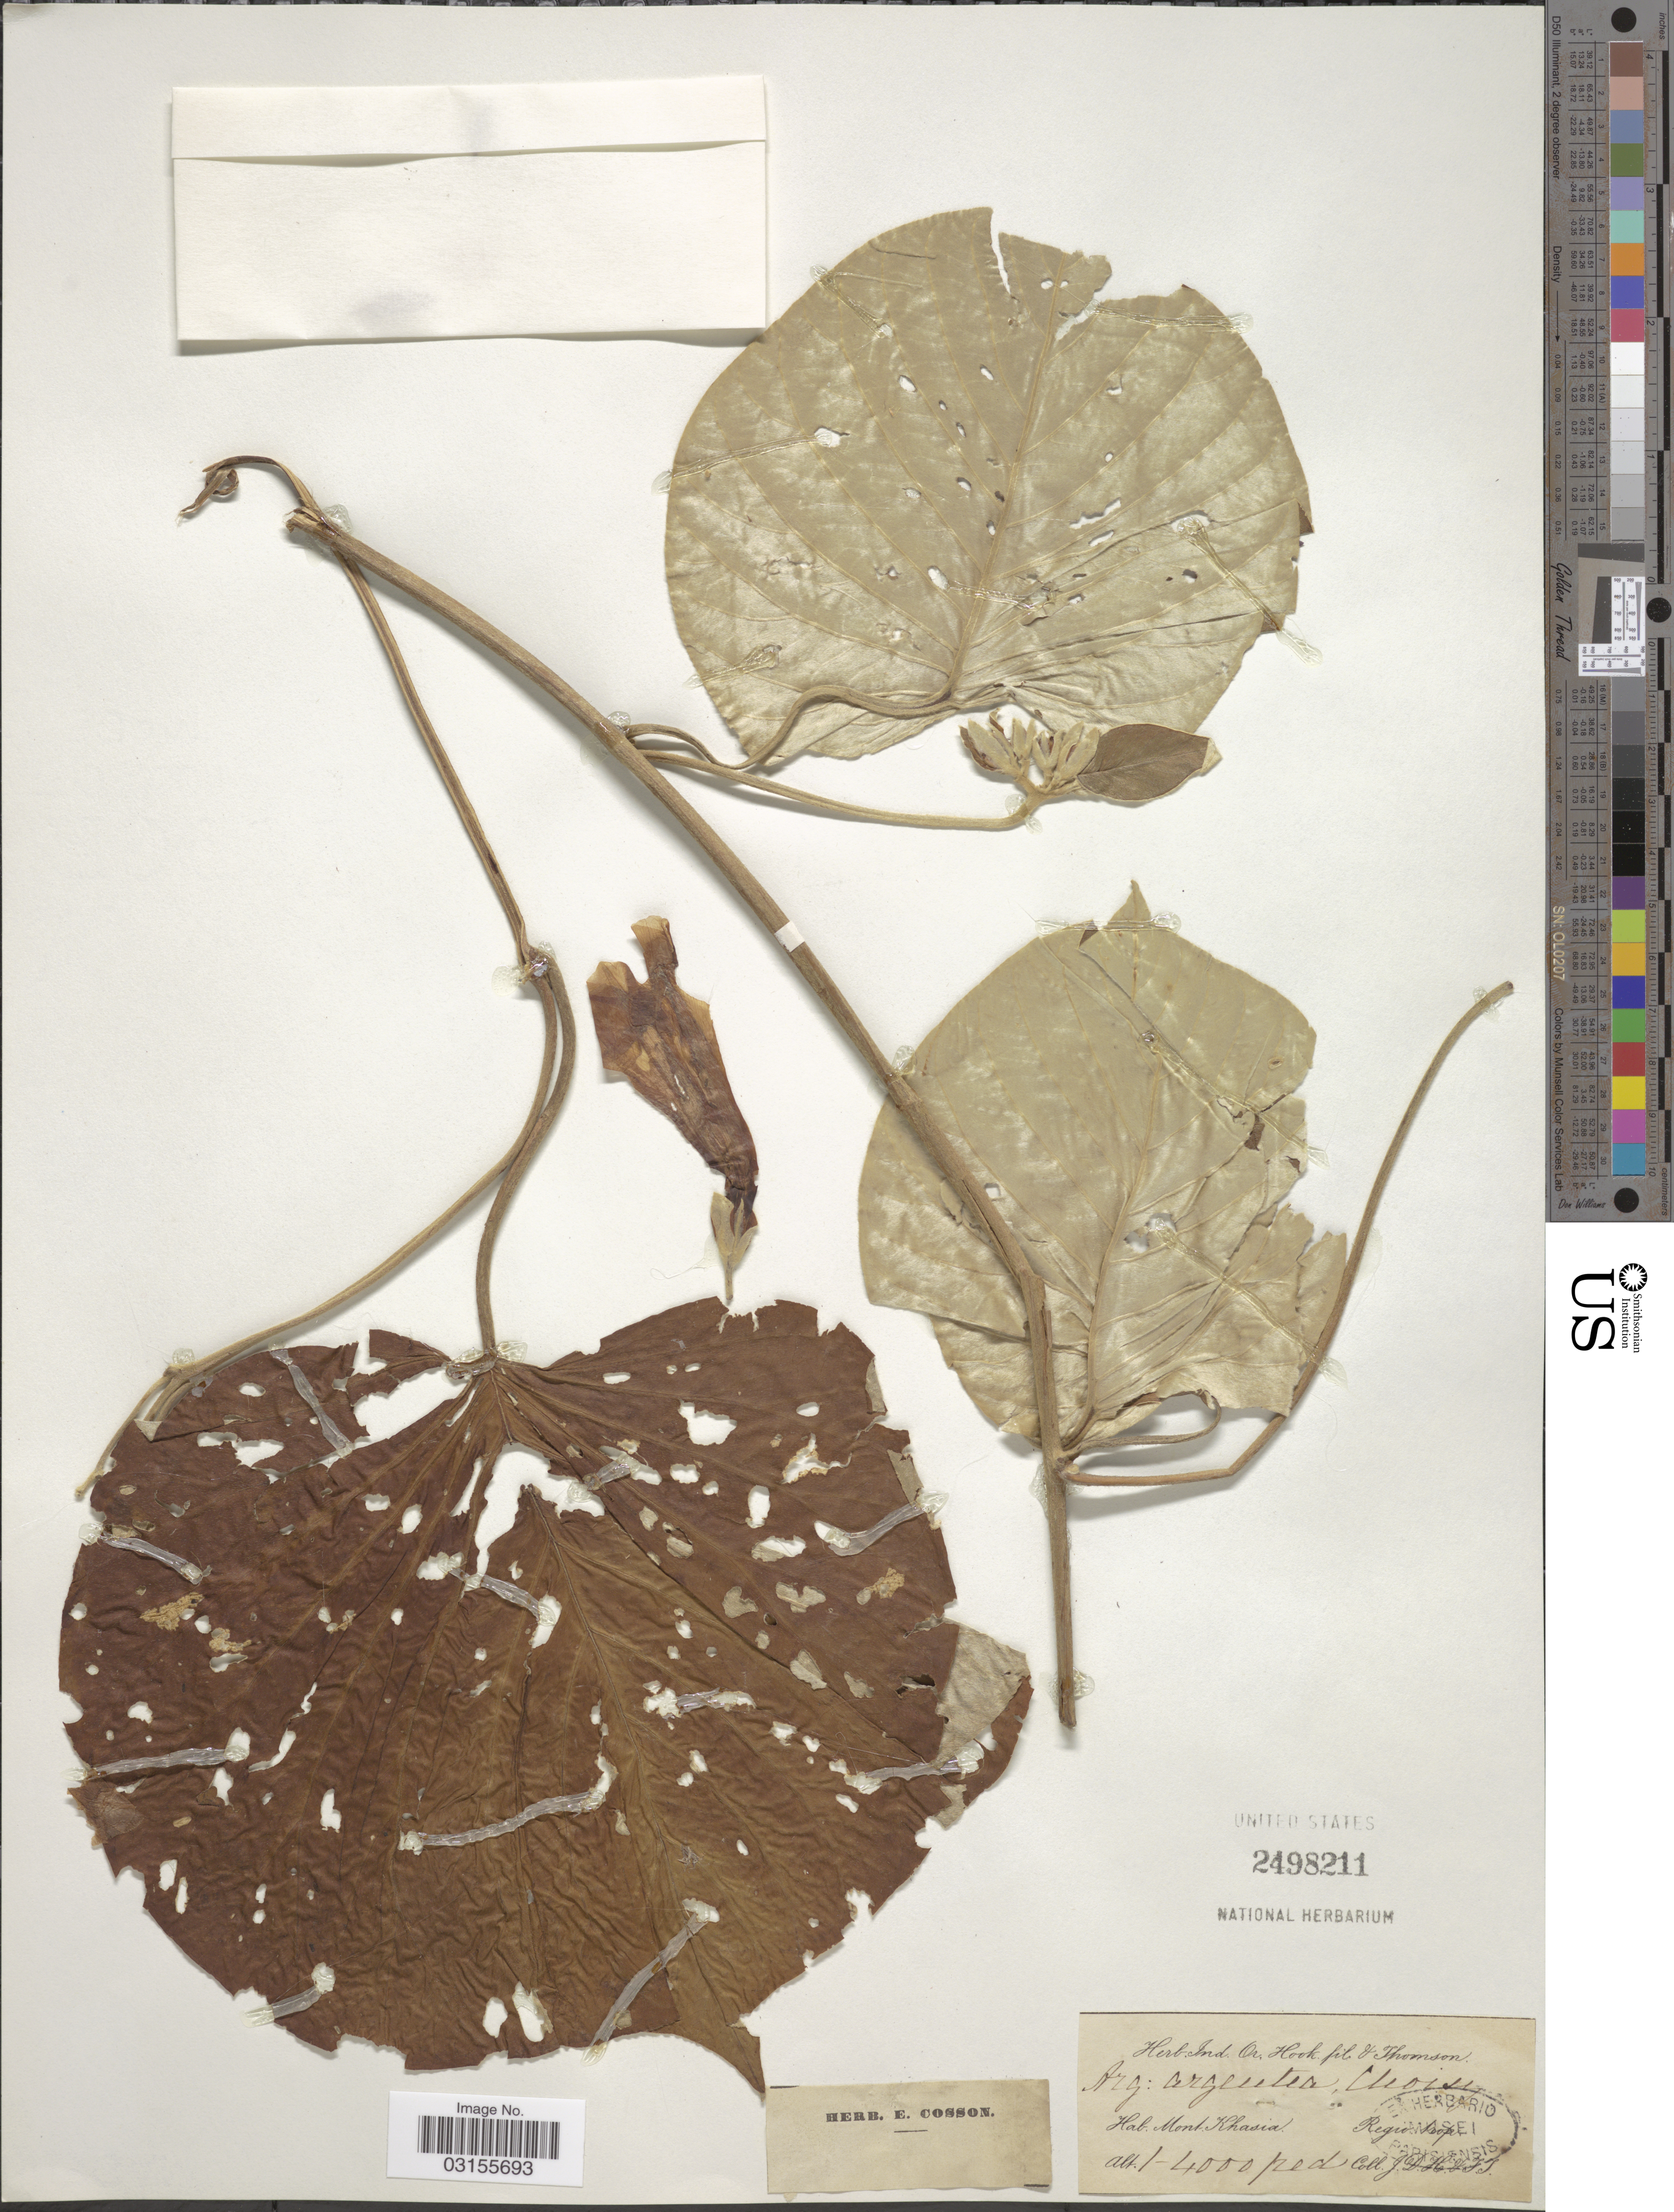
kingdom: Plantae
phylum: Tracheophyta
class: Magnoliopsida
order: Solanales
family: Convolvulaceae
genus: Argyreia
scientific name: Argyreia argentea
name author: Arn. ex Choisy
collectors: J. D. Hooker & T. Thomson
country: India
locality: Mont. Khasia. Regio trop.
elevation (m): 305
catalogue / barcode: US 2498211